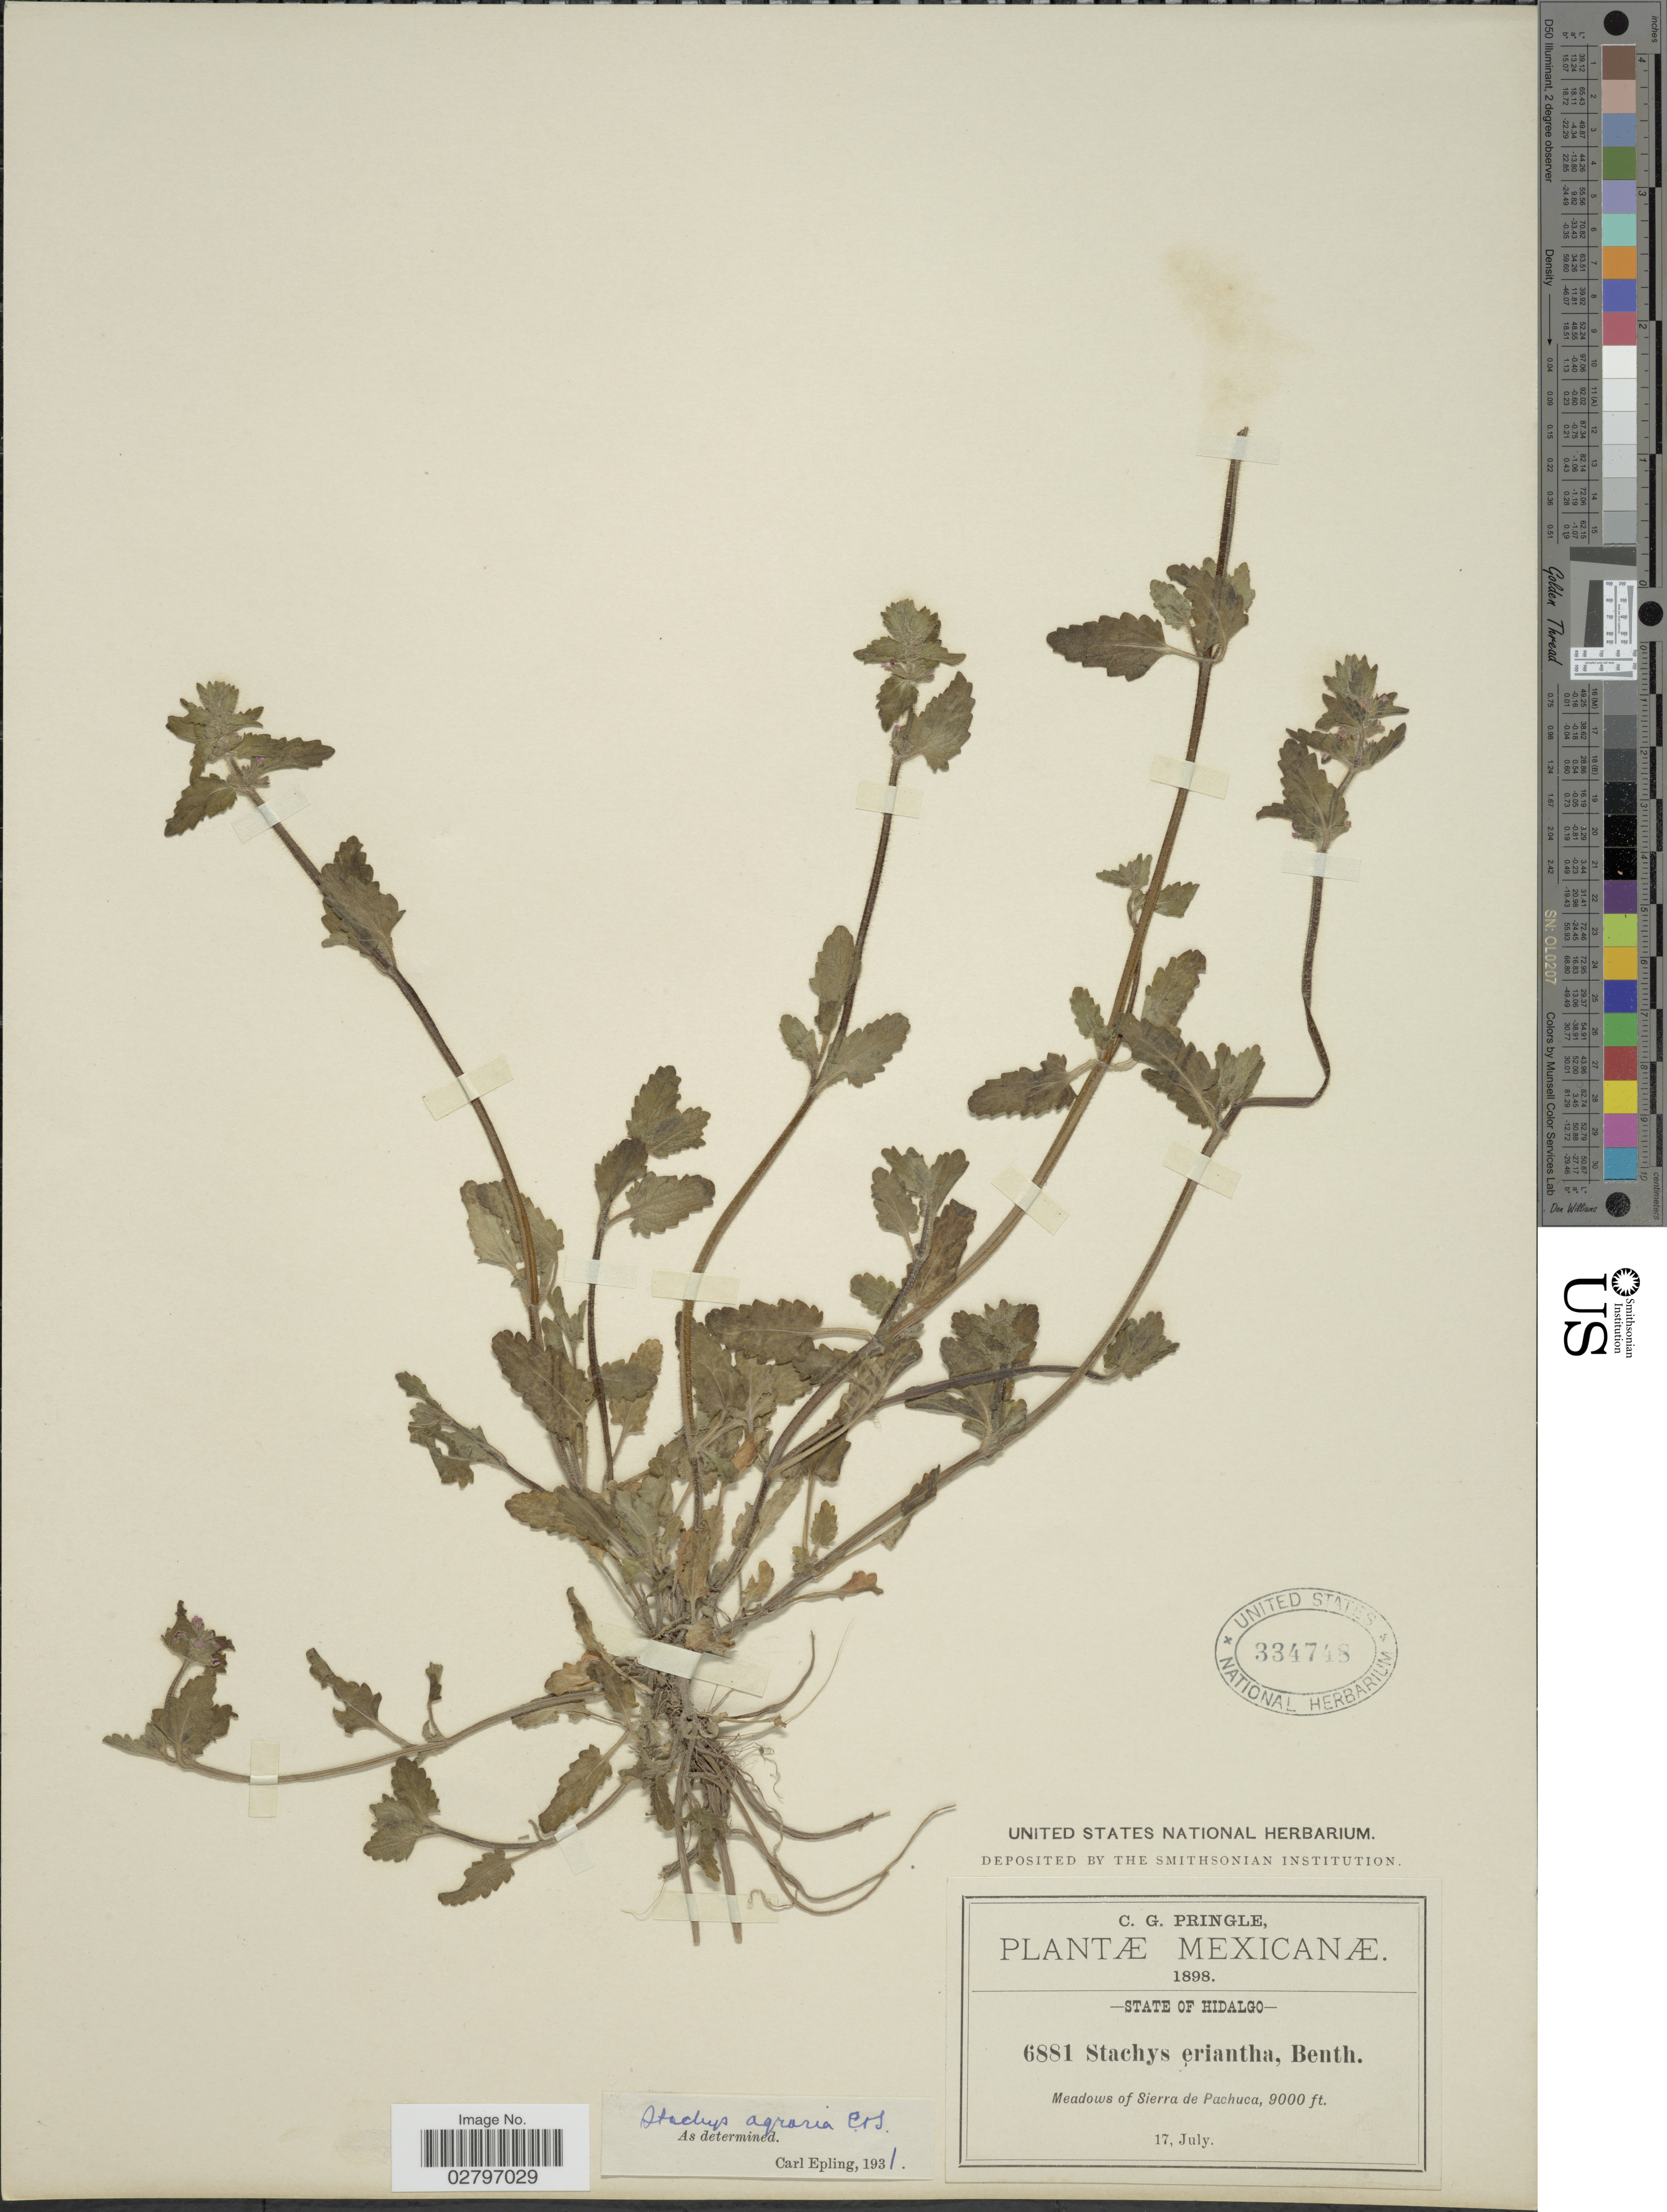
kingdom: Plantae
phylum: Tracheophyta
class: Magnoliopsida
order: Lamiales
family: Lamiaceae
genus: Stachys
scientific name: Stachys agraria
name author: Schltdl. & Cham.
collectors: C. G. Pringle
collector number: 6881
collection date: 1898-07-17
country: Mexico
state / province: Hidalgo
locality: State of Hidalgo, Meadows of Sierra de Pachuca.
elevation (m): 2743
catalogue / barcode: US 334748